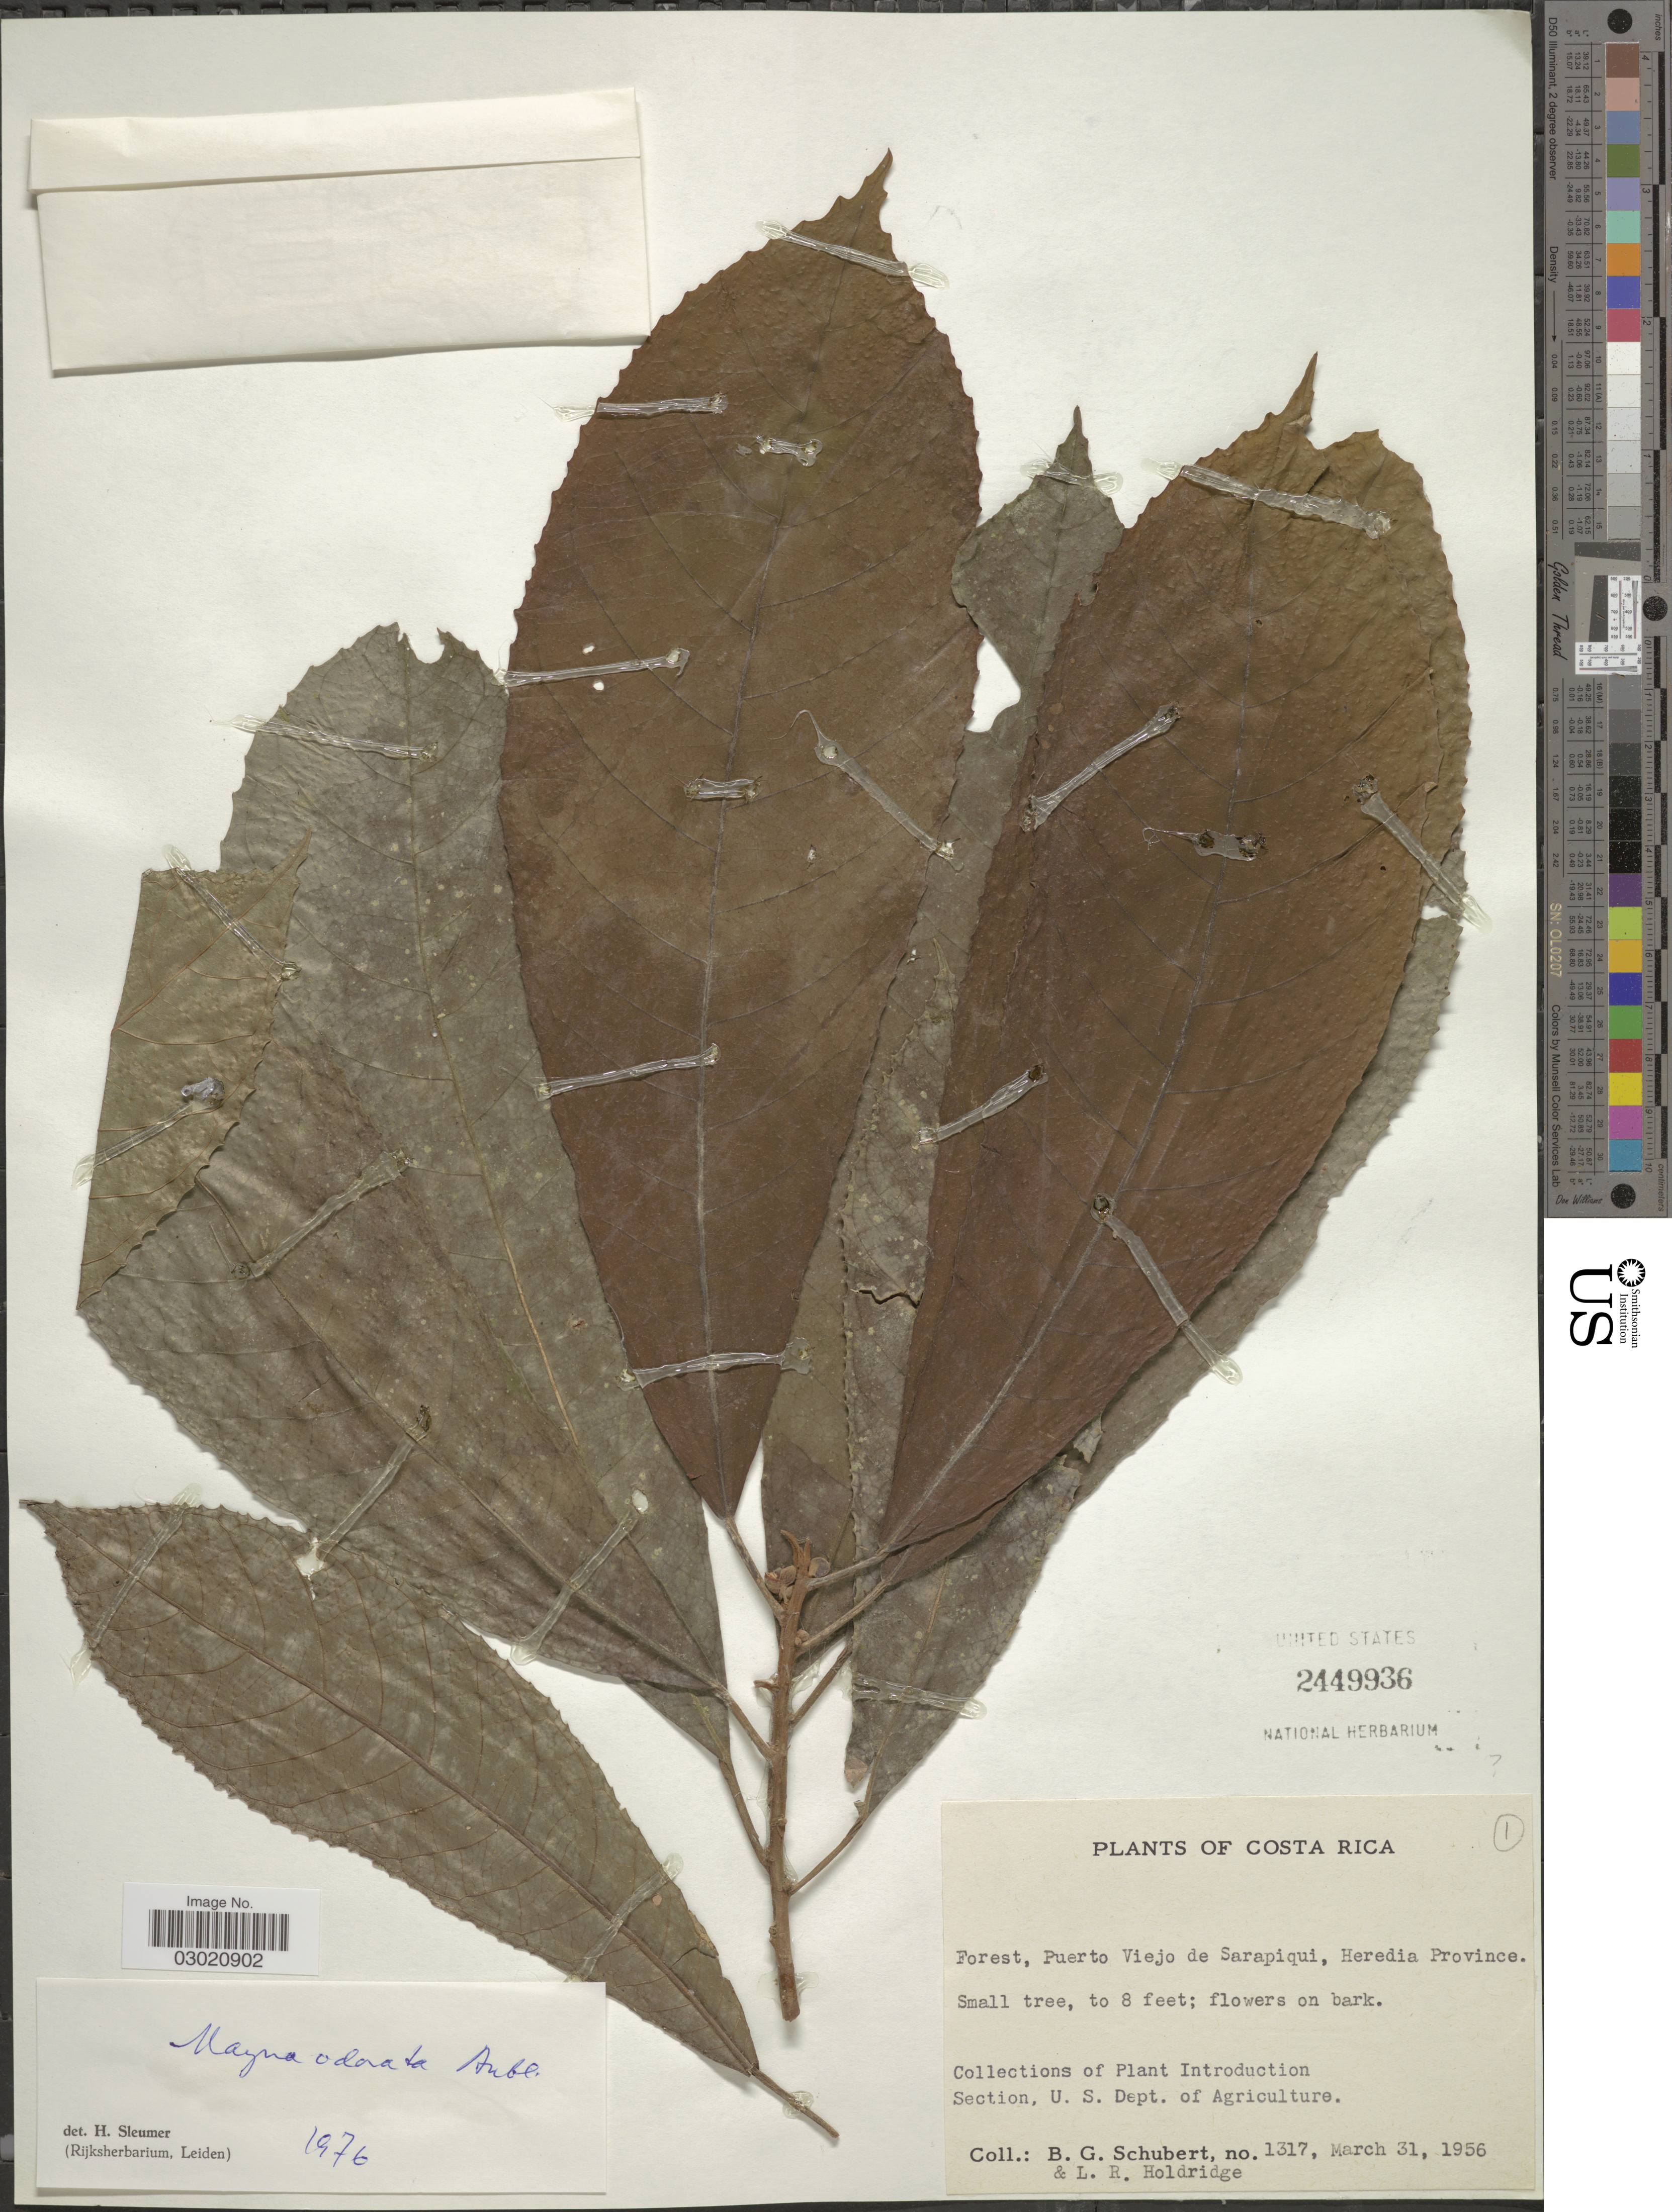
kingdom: Plantae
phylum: Tracheophyta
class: Magnoliopsida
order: Malpighiales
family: Achariaceae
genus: Mayna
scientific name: Mayna odorata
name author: Aubl.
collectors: B. Schubert & L. Holdridge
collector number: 1317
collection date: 1956-03-31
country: Costa Rica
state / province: Heredia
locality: Puerto Viejo de Sarapiqui.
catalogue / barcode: US 2449936